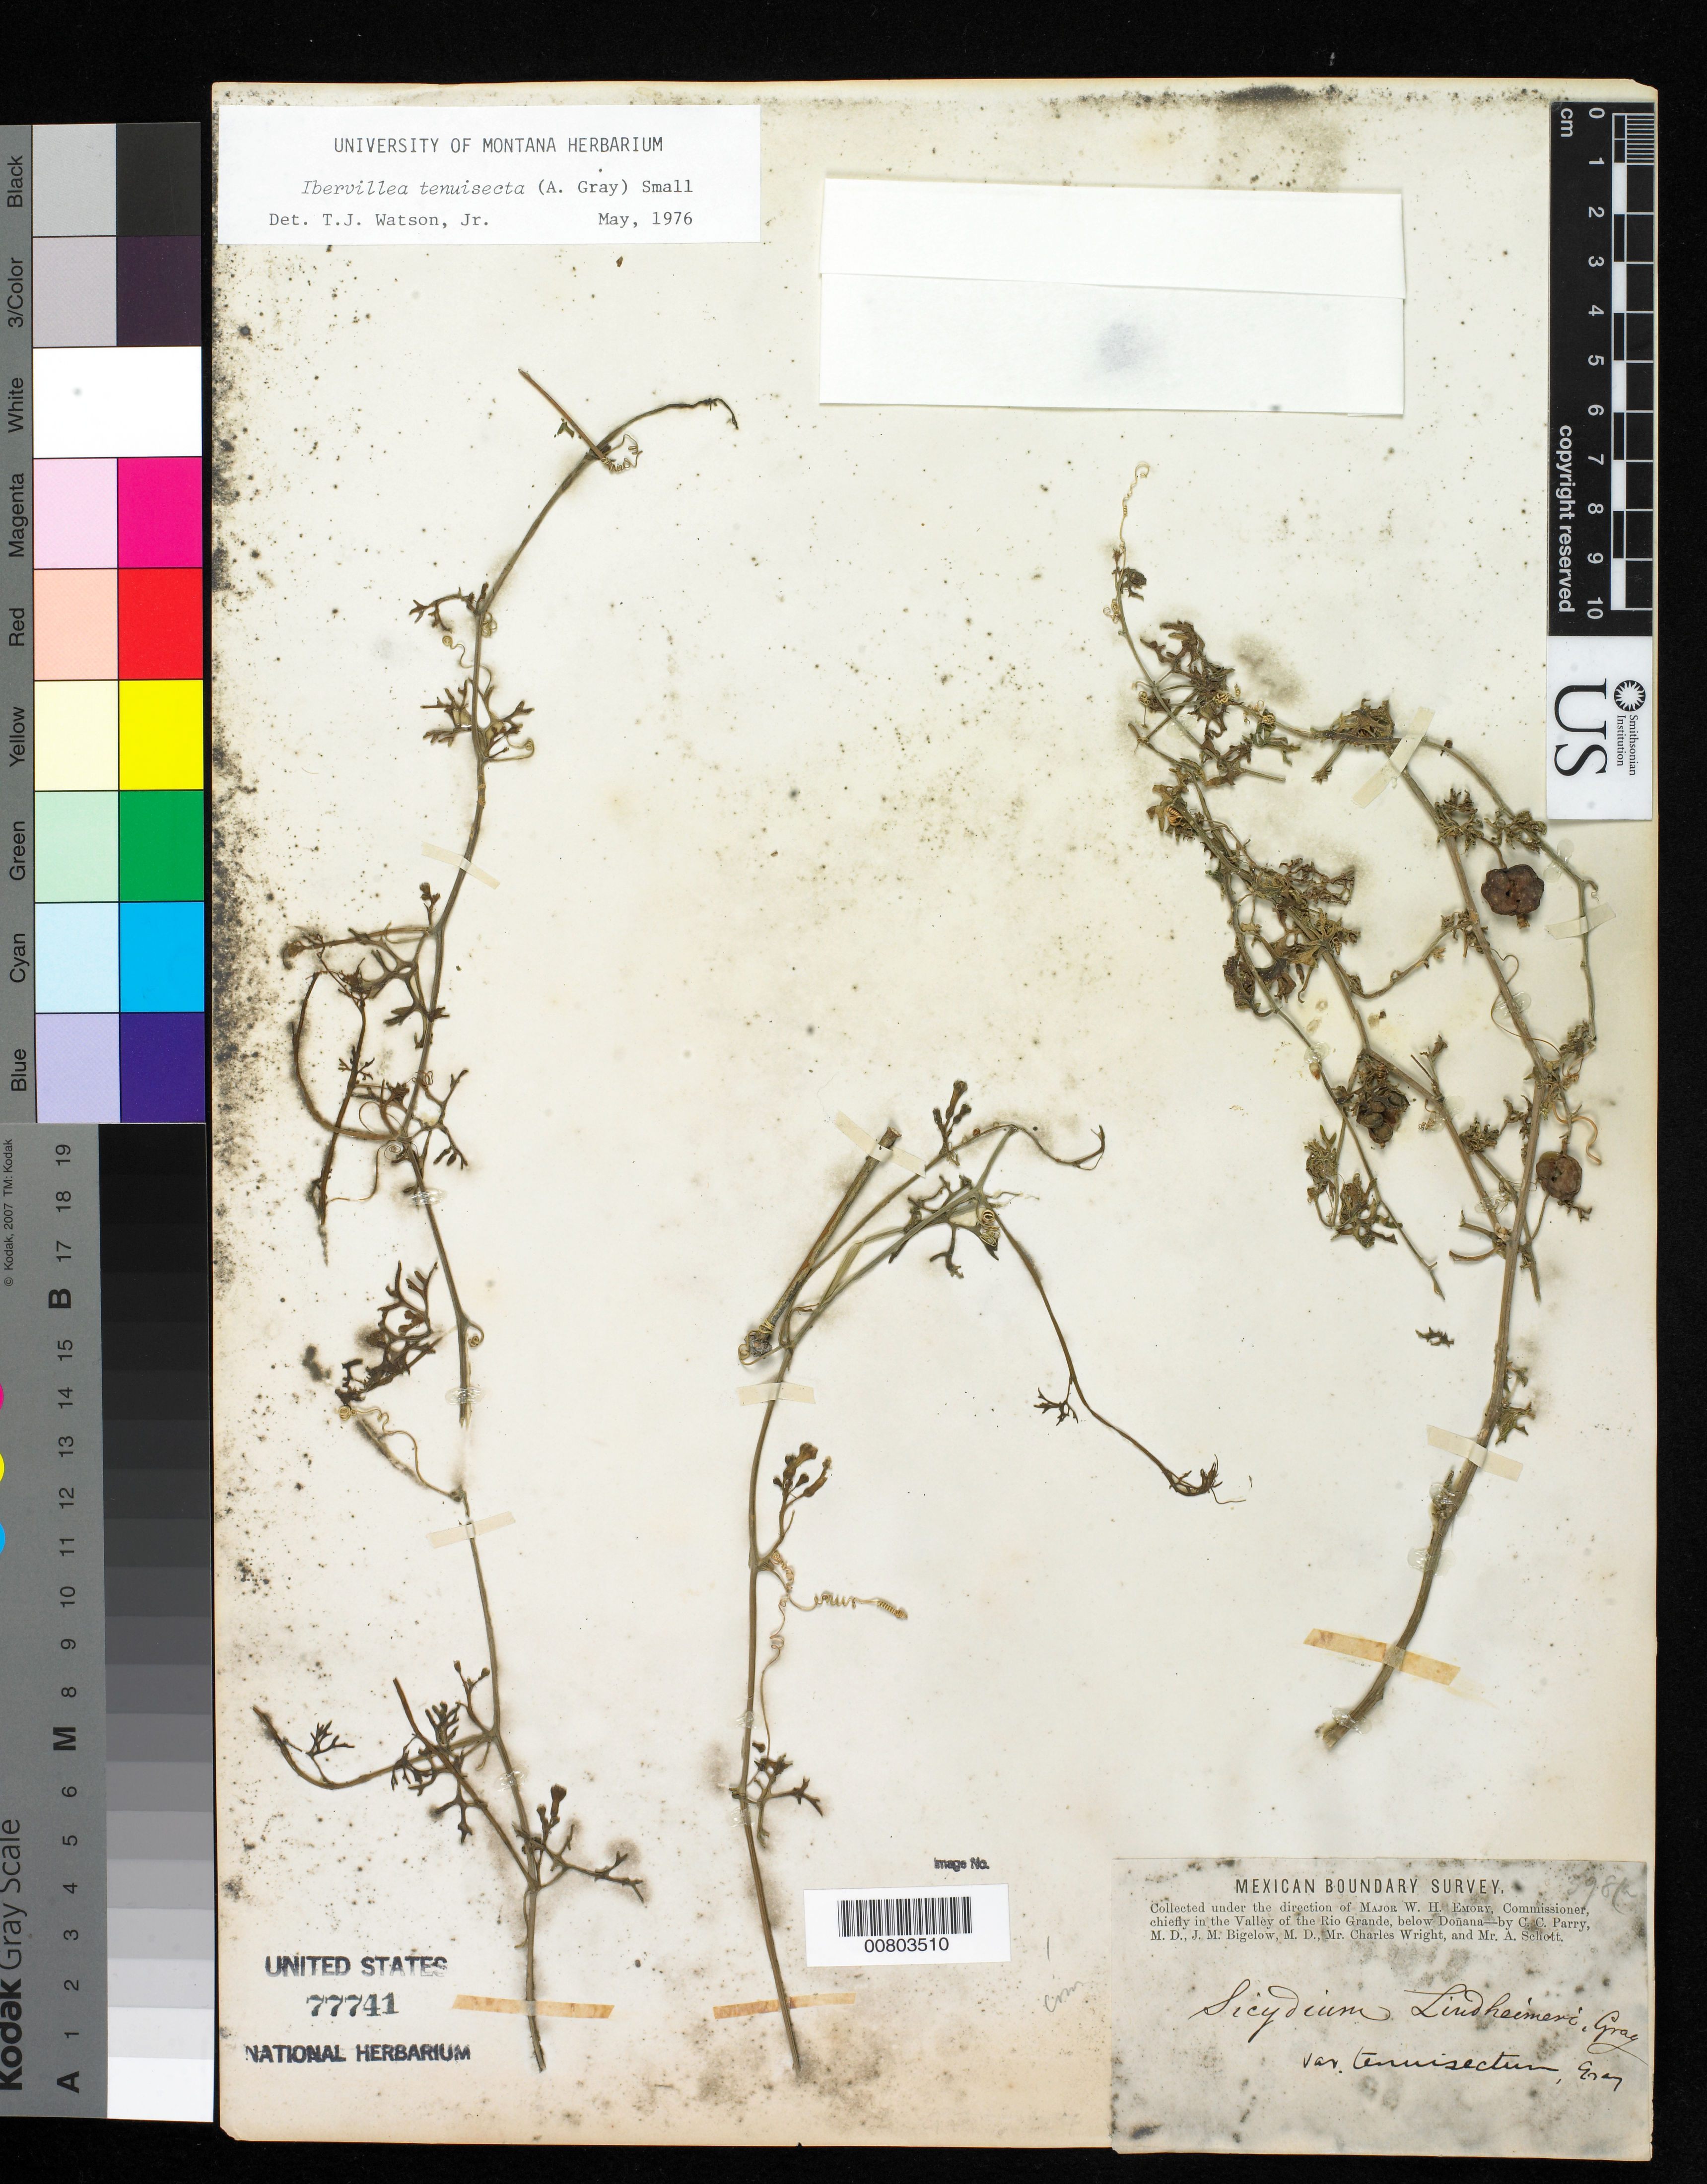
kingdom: Plantae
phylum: Tracheophyta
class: Magnoliopsida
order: Cucurbitales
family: Cucurbitaceae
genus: Ibervillea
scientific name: Ibervillea tenuisecta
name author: (A. Gray) Small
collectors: C. C. Parry, J. M. Bigelow, C. Wright & A. C. V. Schott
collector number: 398 (a)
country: United States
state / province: New Mexico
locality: Valley of the Rio Grande, below Doñana, New Mexico.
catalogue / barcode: US 77741